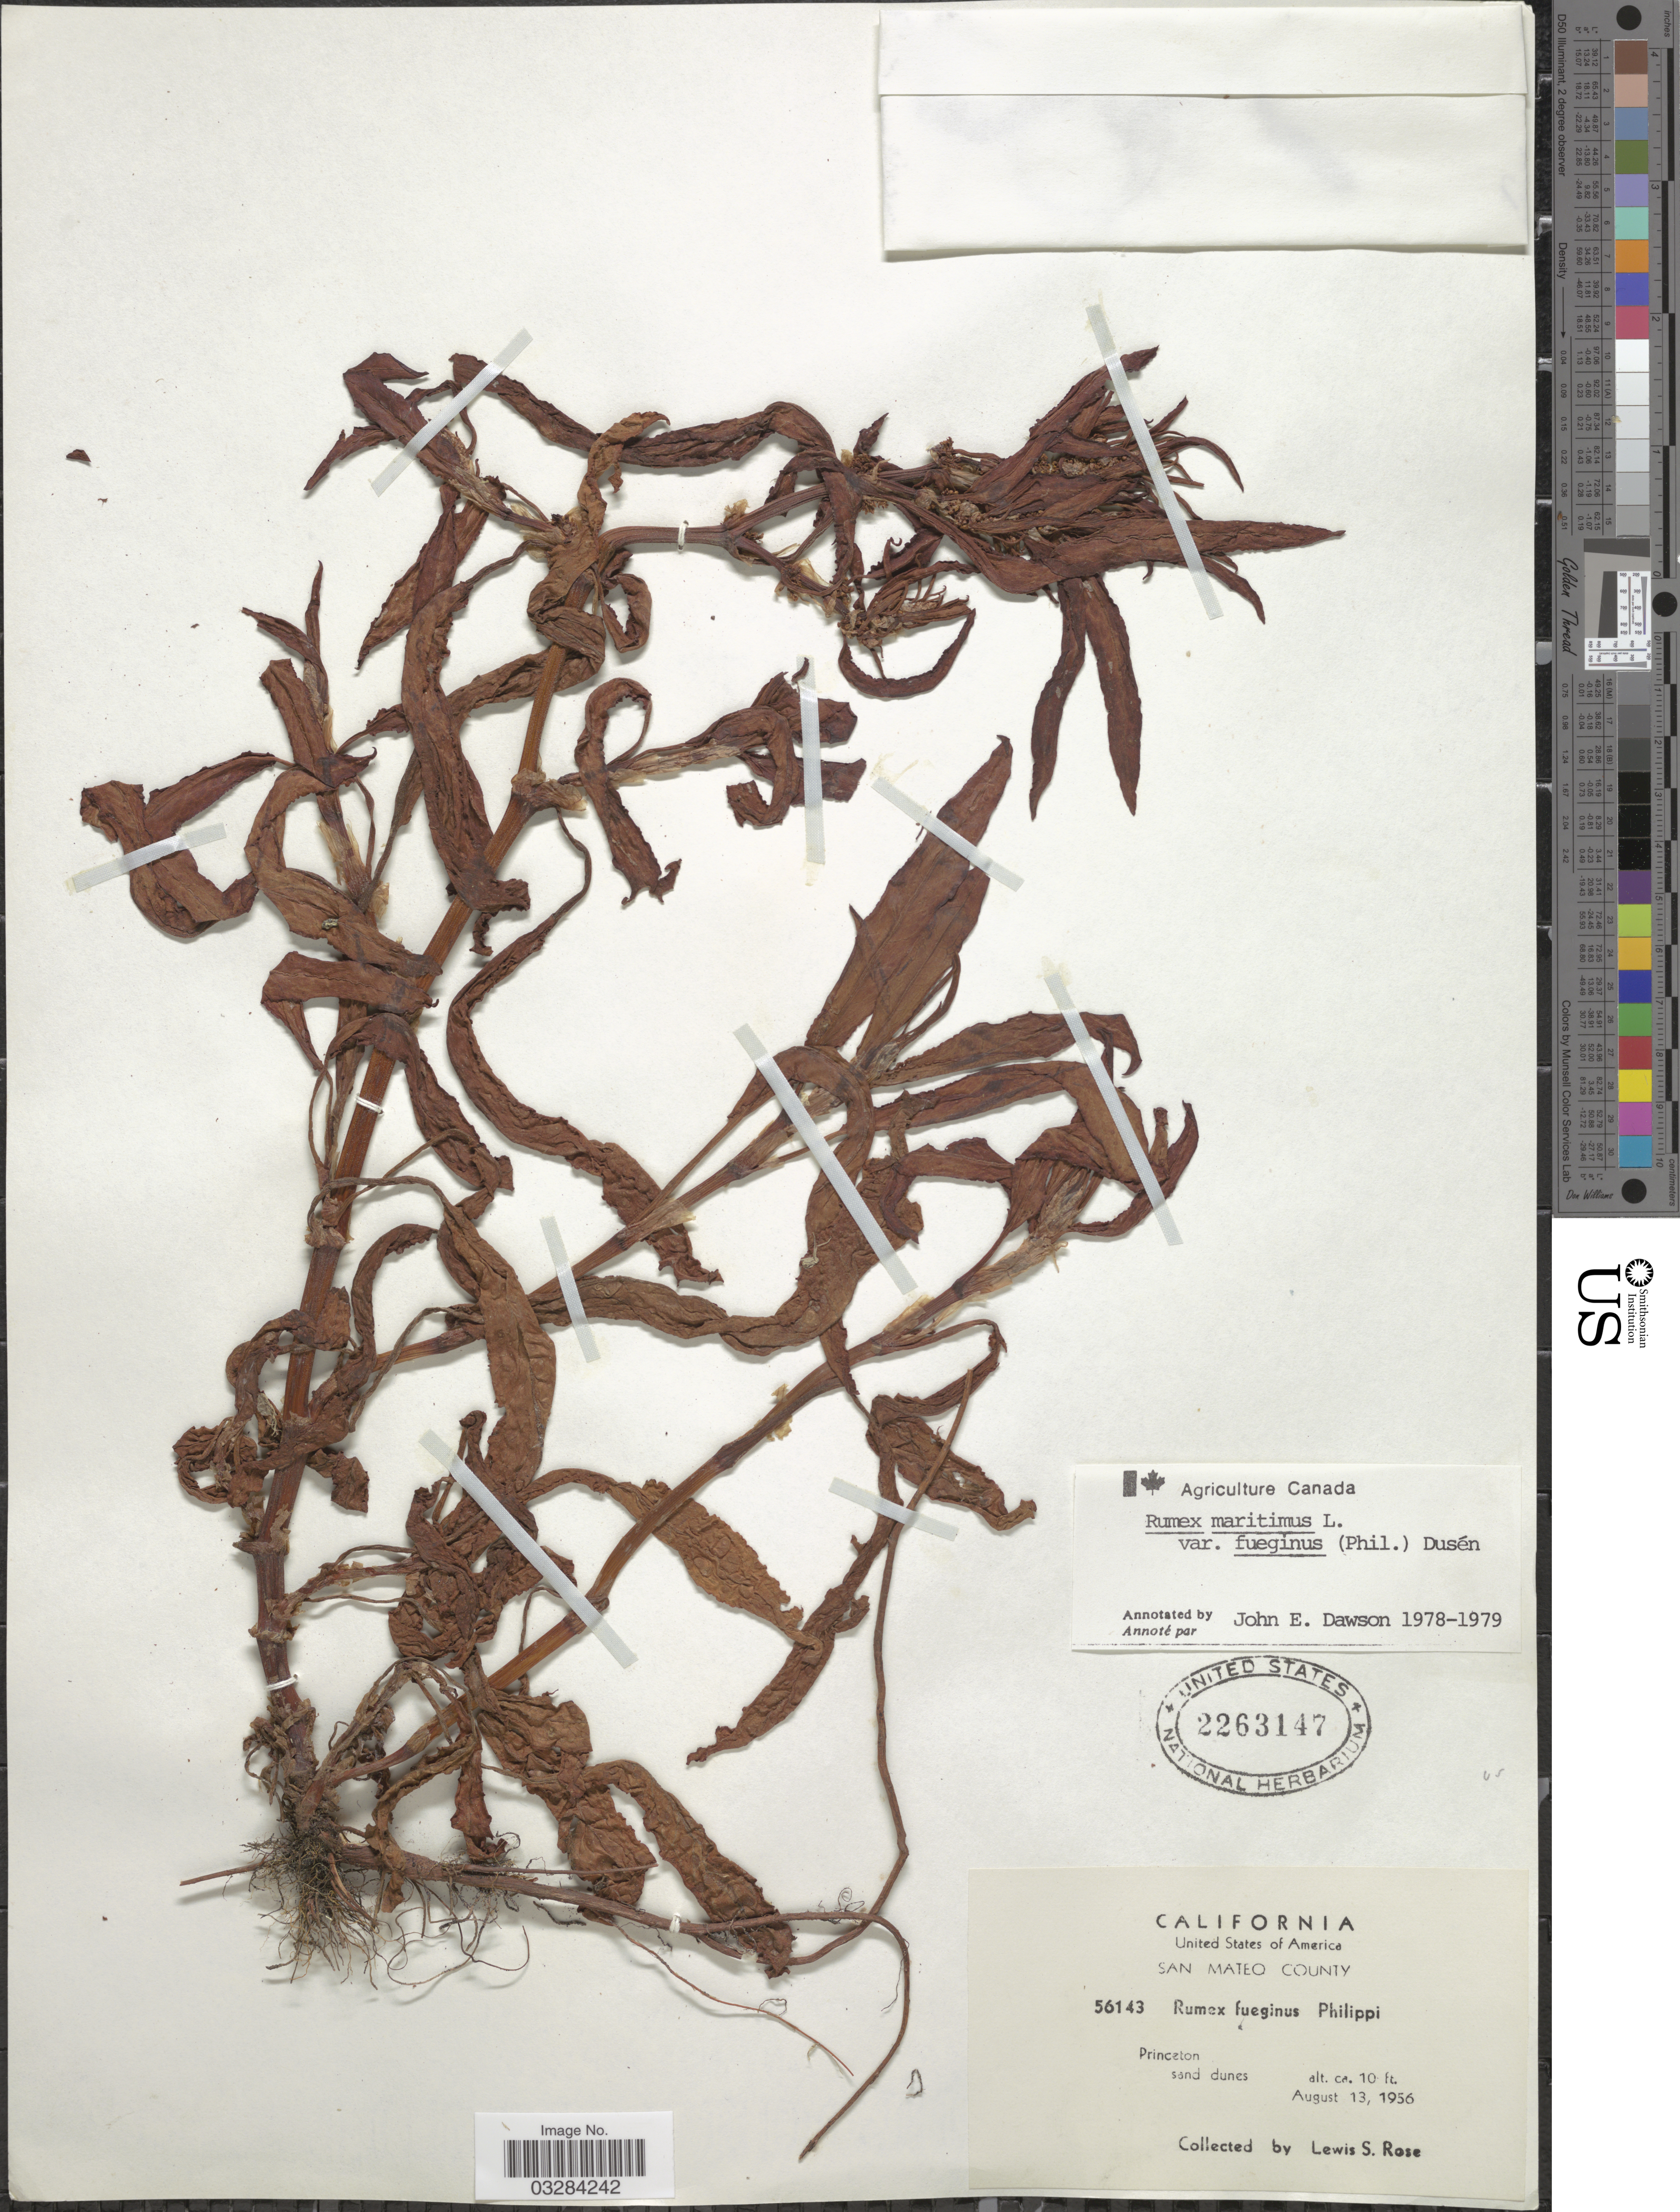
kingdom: Plantae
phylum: Tracheophyta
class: Magnoliopsida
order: Caryophyllales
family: Polygonaceae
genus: Rumex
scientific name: Rumex maritimus var. fueginus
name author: (Phil.) Dusén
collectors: L. S. Rose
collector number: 56143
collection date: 1956-08-13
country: United States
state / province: California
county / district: San Mateo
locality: San Mateo County. Princeton.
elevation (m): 3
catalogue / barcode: US 2263147